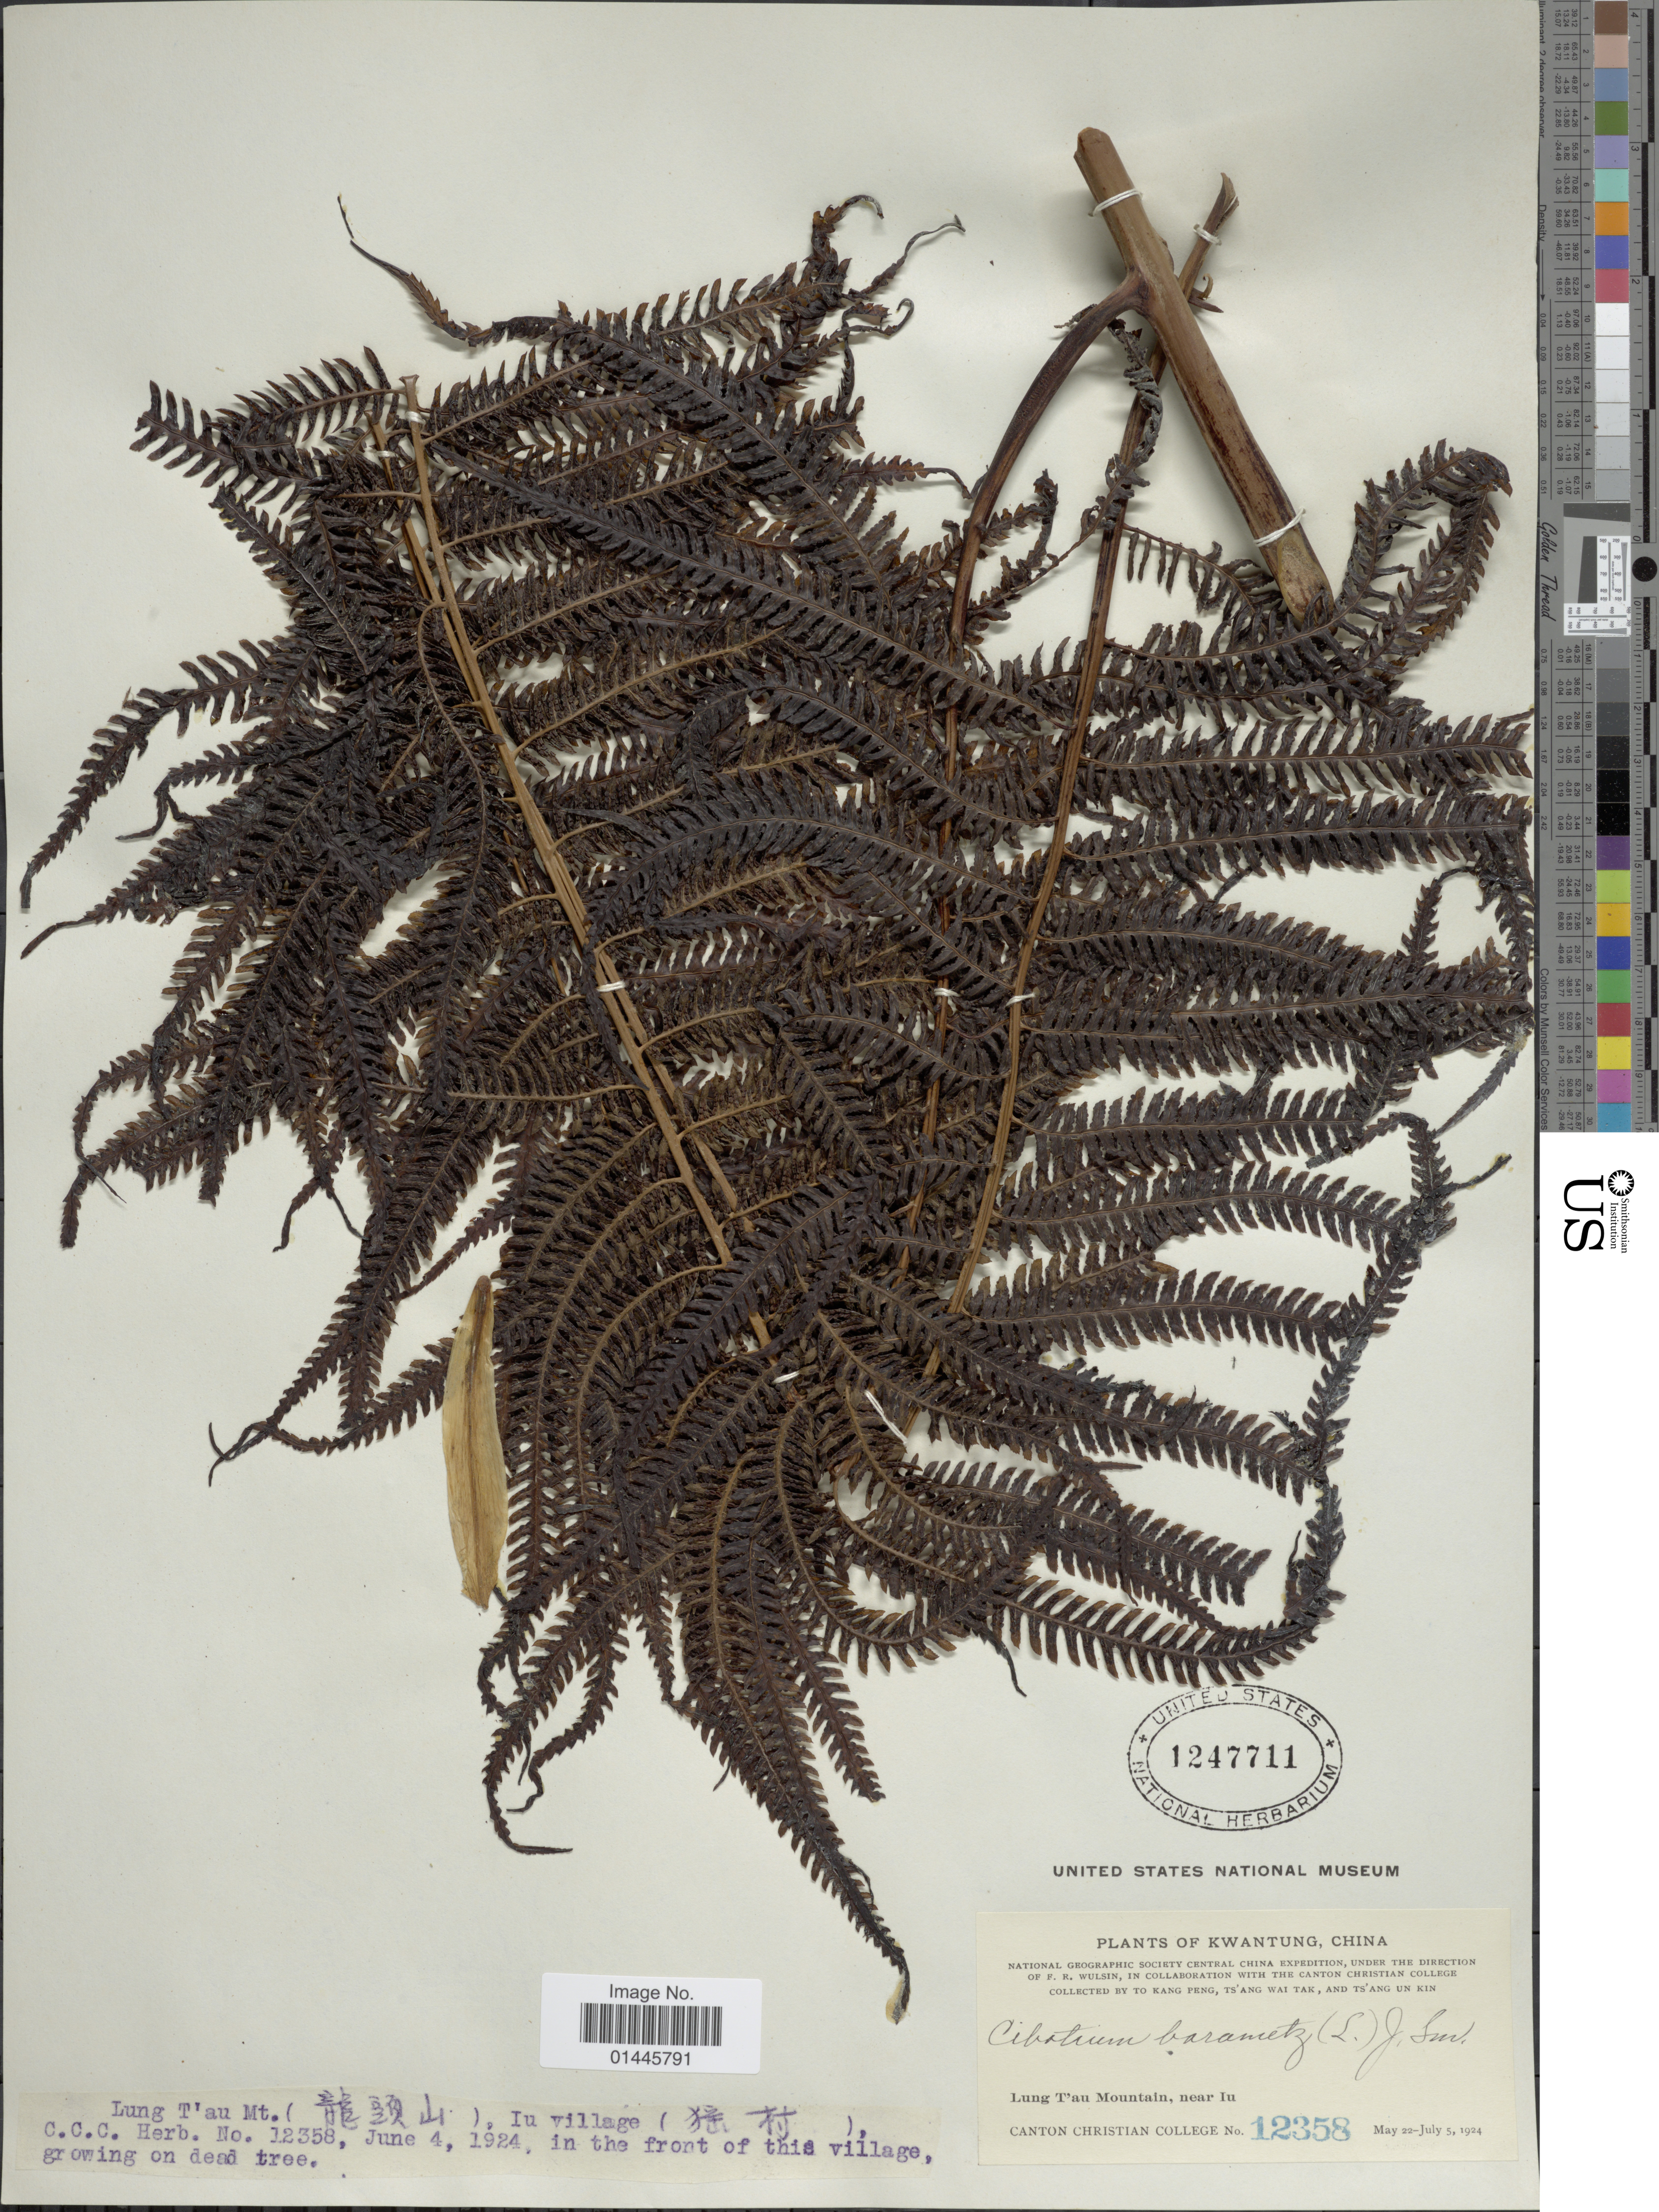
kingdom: Plantae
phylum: Tracheophyta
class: Polypodiopsida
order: Cyatheales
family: Cibotiaceae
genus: Cibotium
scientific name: Cibotium barometz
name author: (L.) J. Sm.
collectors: Canton Christian College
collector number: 12358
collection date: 1924-05-22/1924-07-05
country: China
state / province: Guangdong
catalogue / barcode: US 1247711